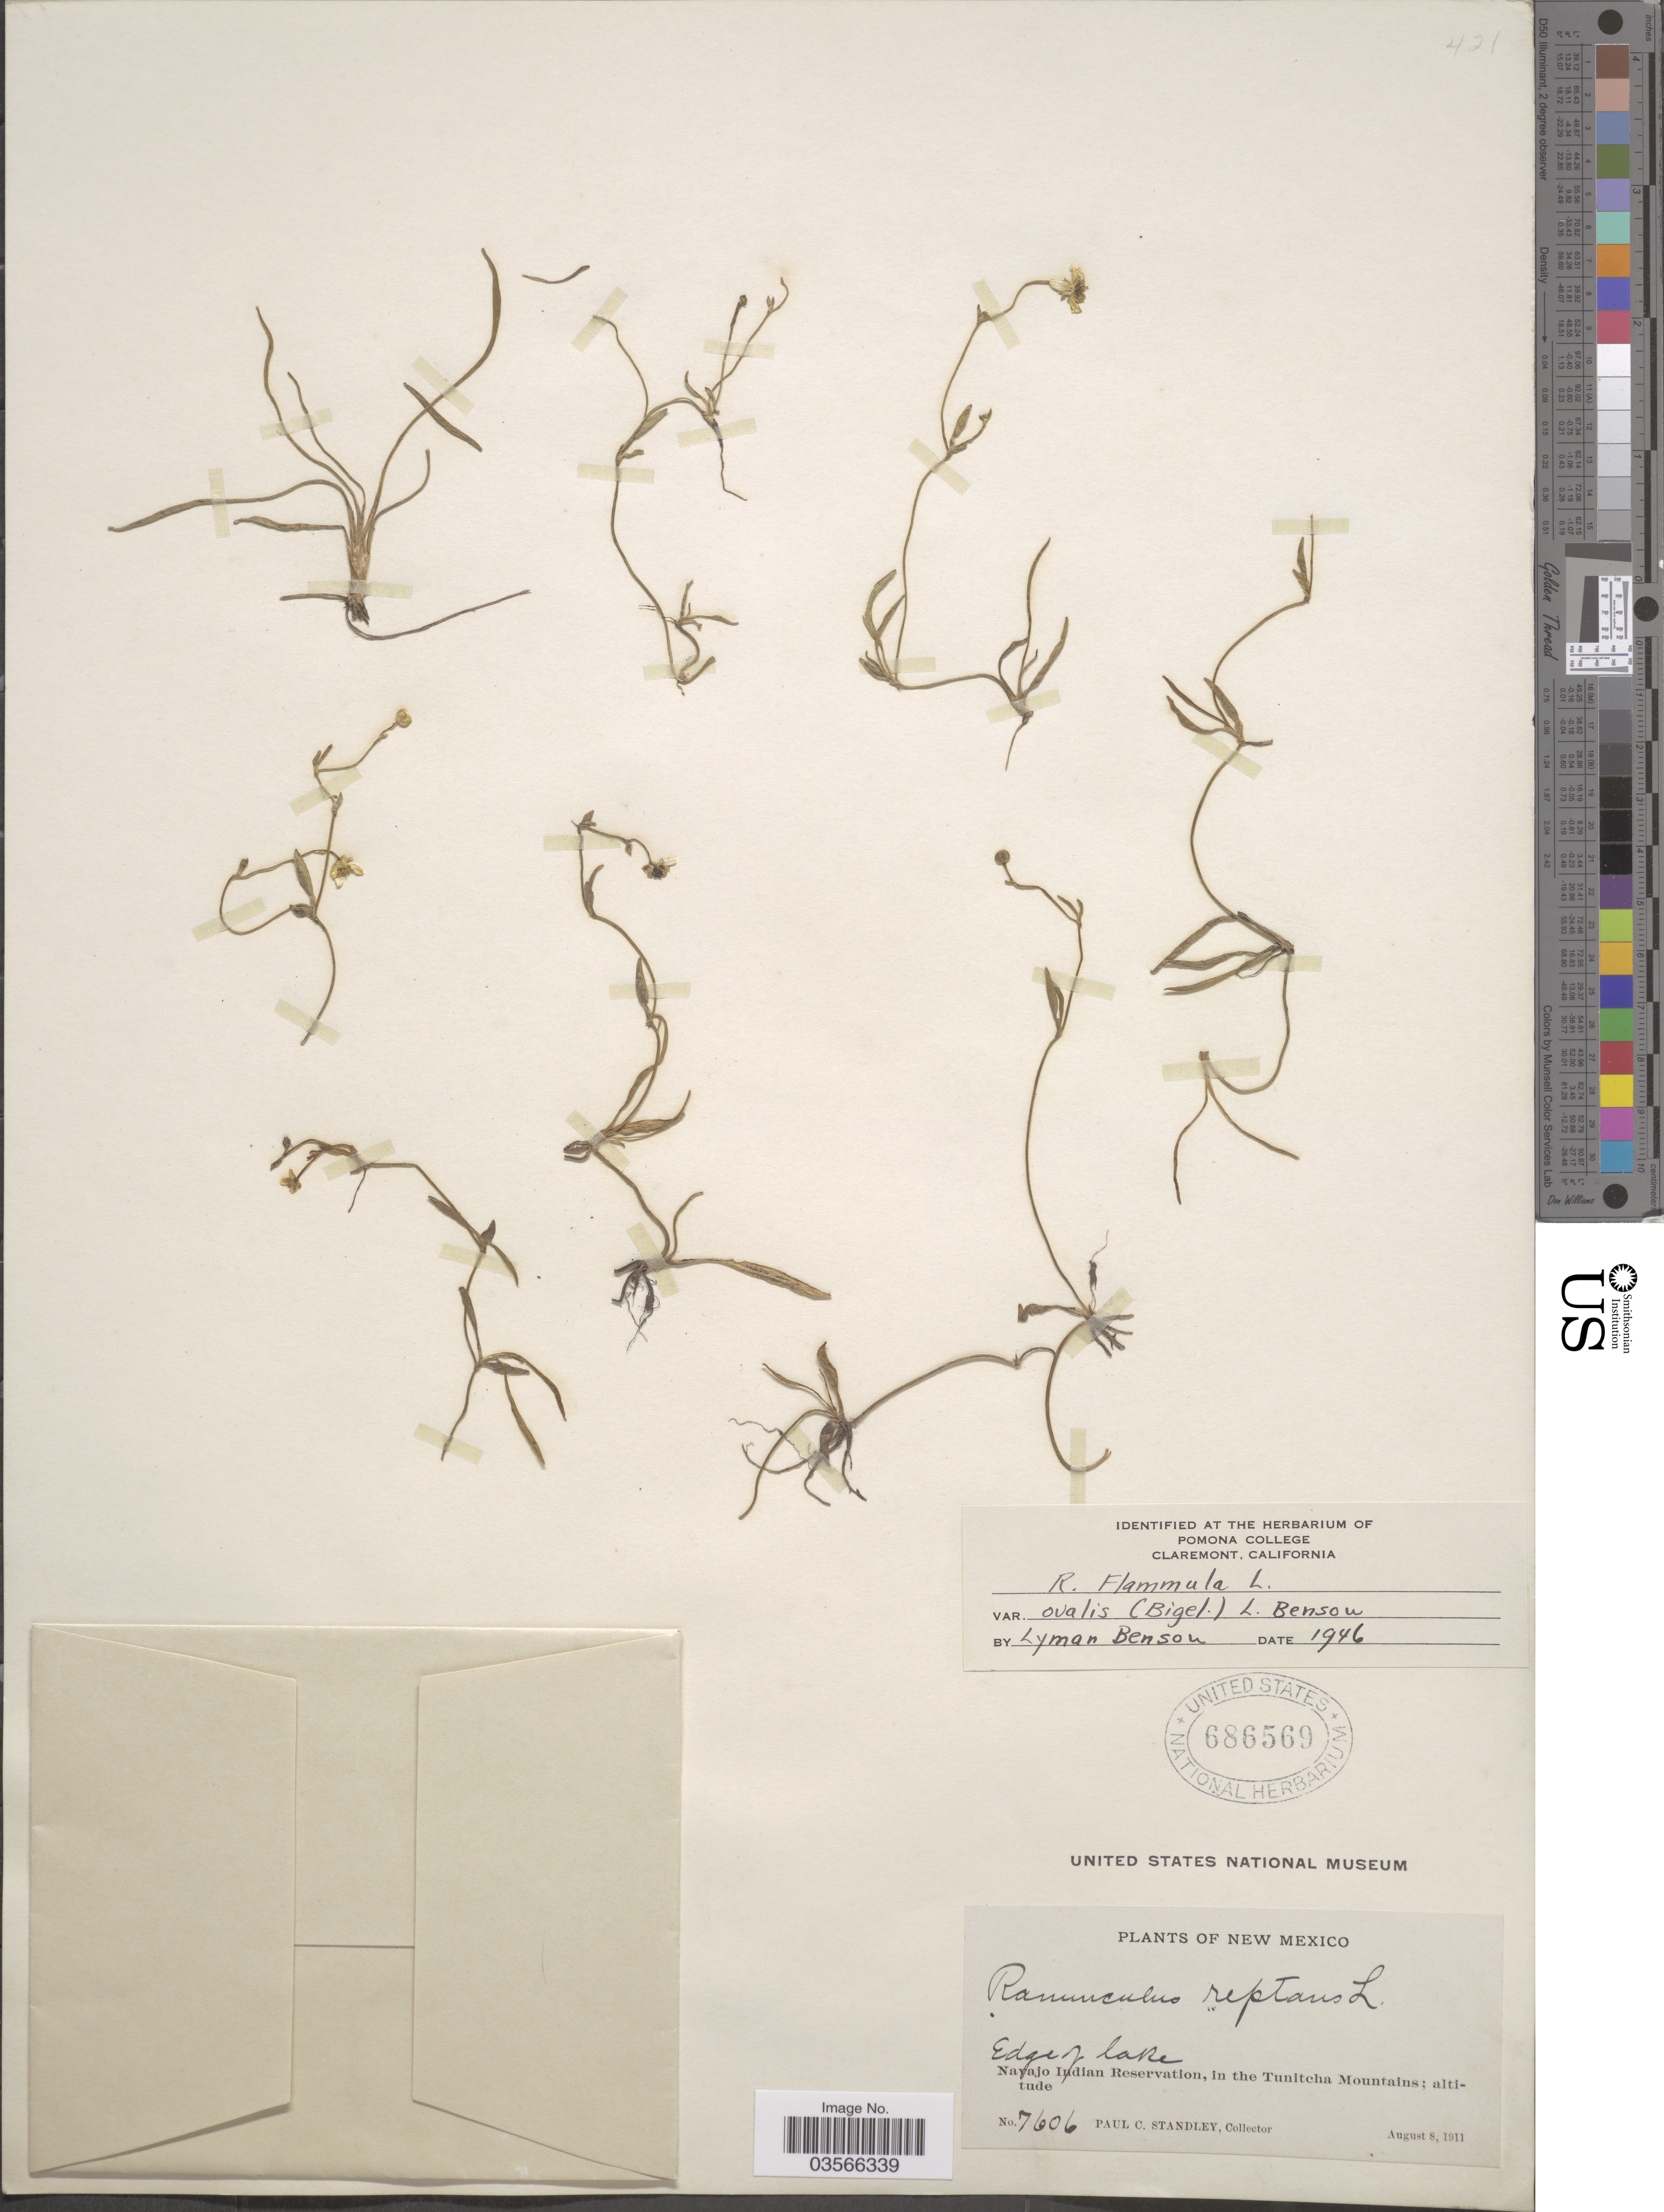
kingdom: Plantae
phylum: Tracheophyta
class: Magnoliopsida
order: Ranunculales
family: Ranunculaceae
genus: Ranunculus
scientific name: Ranunculus flammula var. ovalis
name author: (J.M. Bigelow) L.D. Benson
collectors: P. C. Standley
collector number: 7606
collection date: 1911-08-08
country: United States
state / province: New Mexico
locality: Edge of lake. Navajo Indian Reservation, in the Tunitcha Mountains.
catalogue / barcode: US 686569